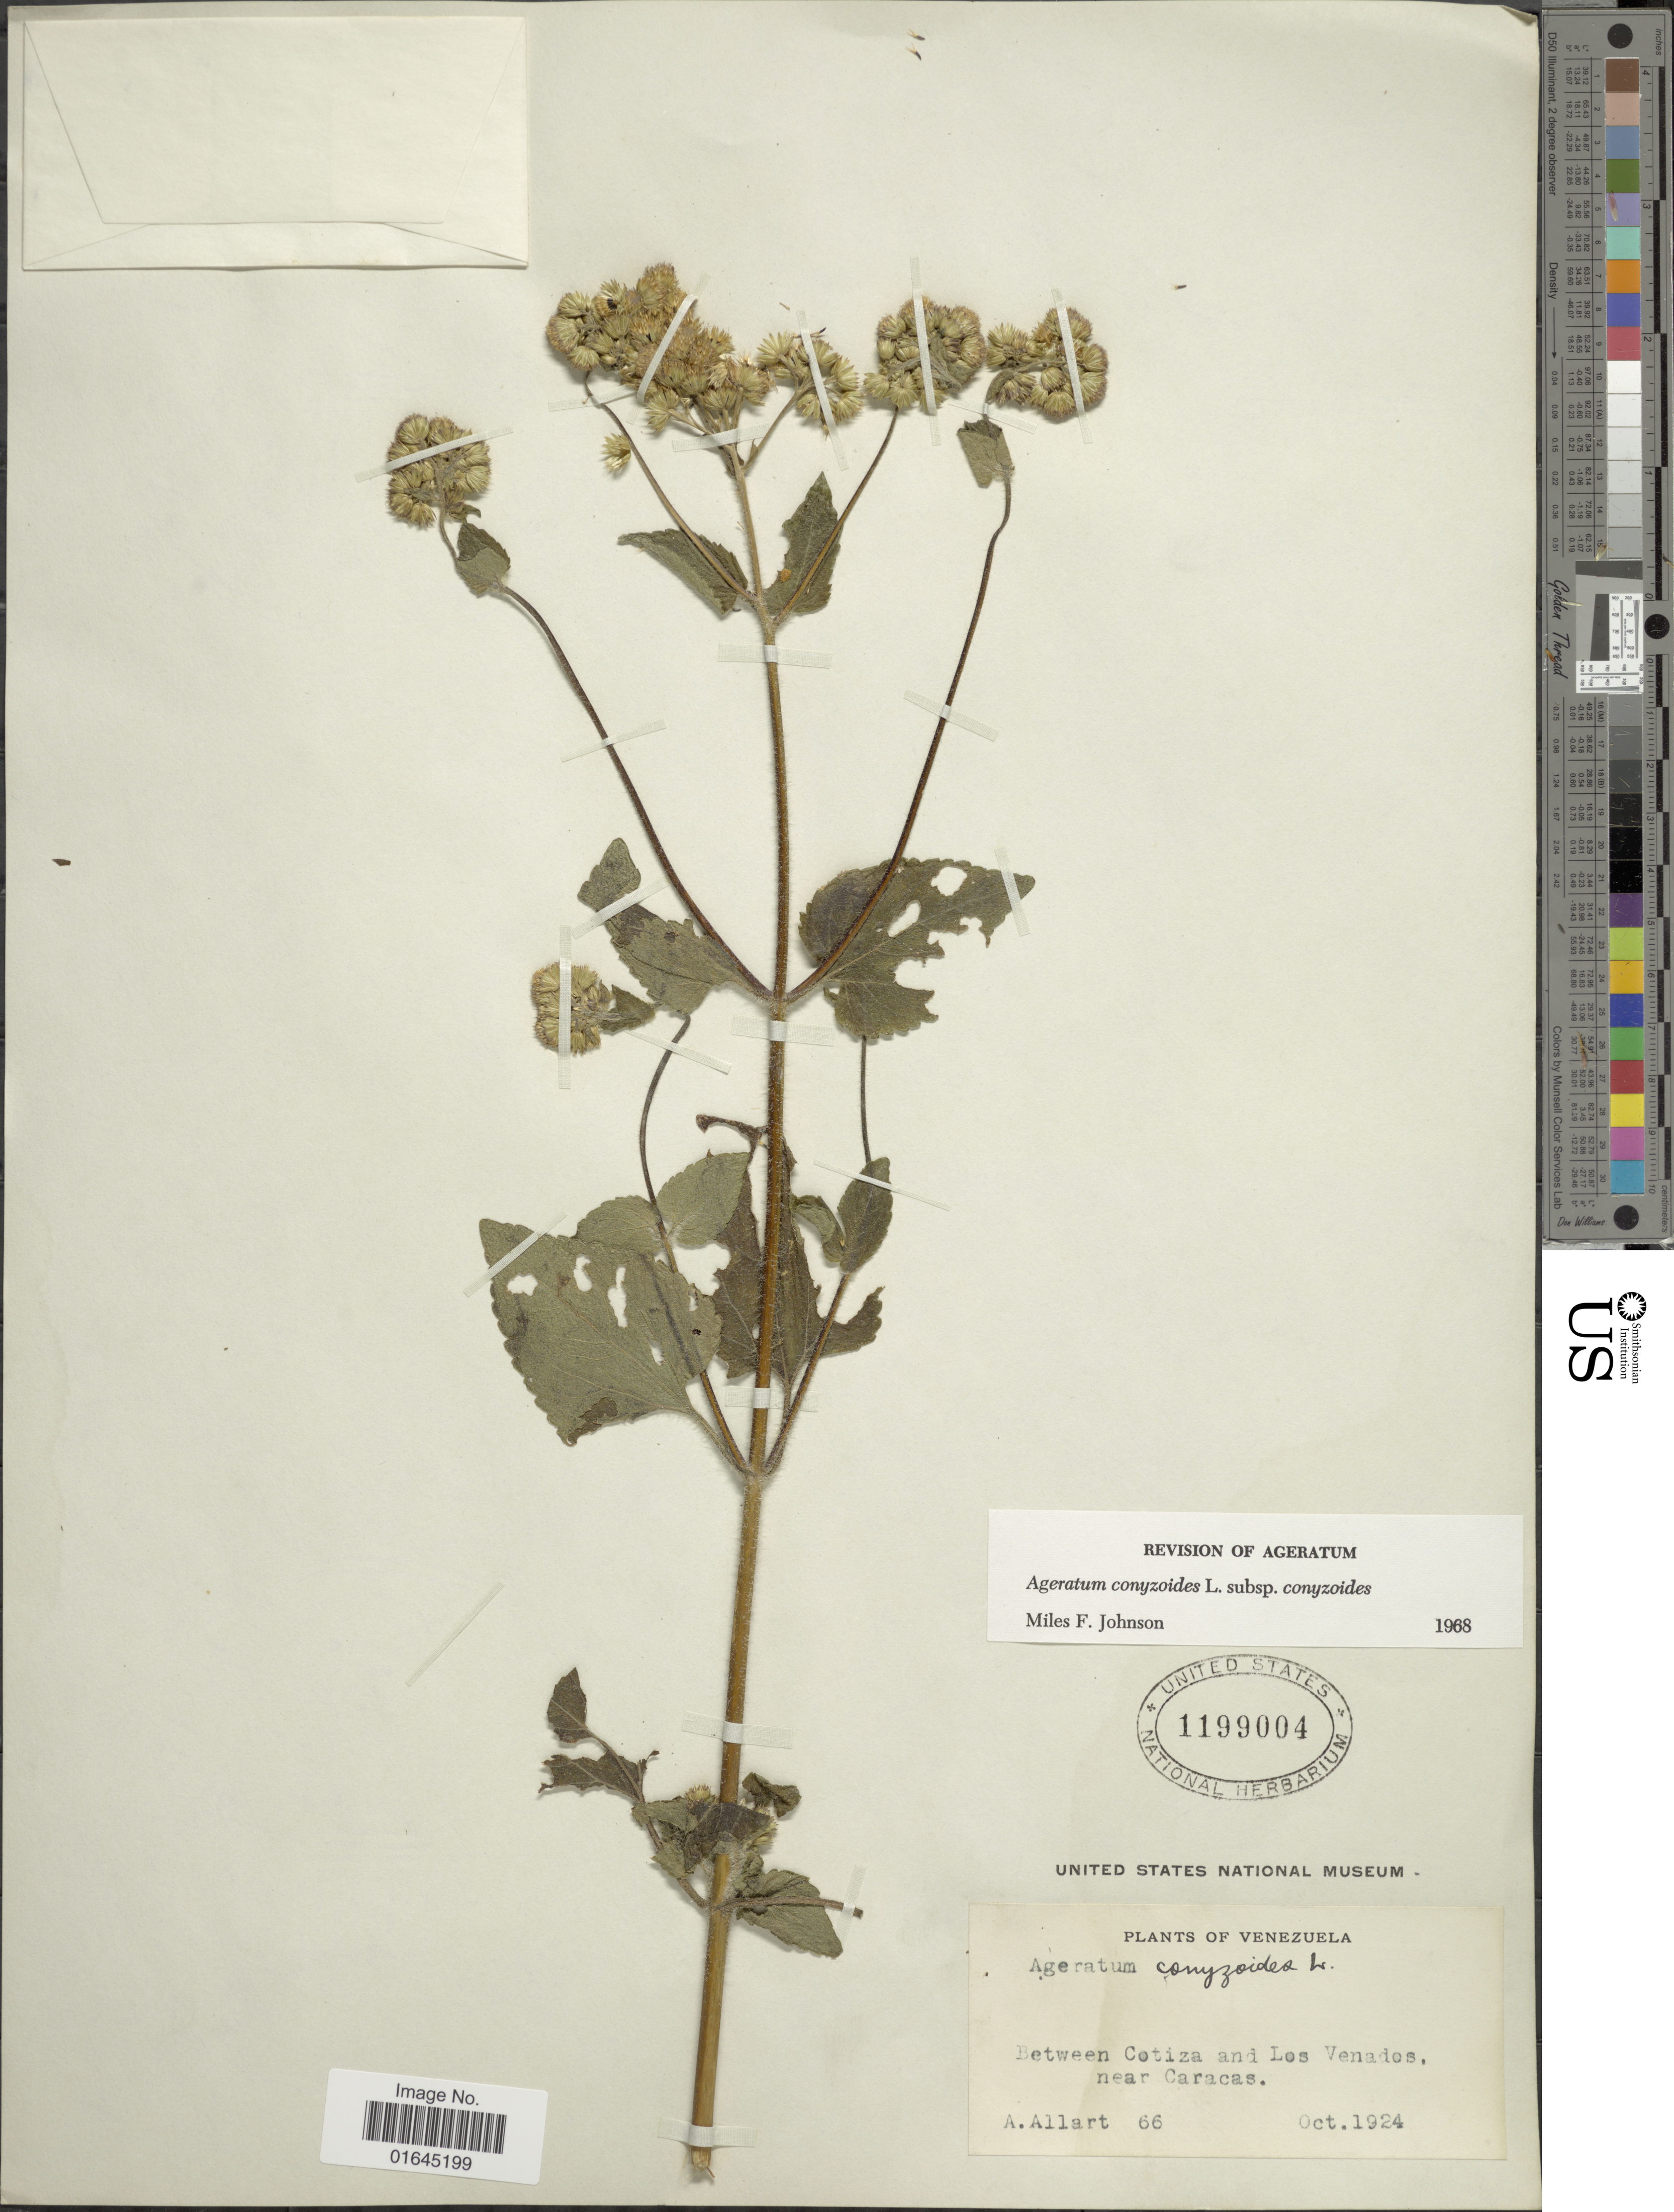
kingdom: Plantae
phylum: Tracheophyta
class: Magnoliopsida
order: Asterales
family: Asteraceae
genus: Ageratum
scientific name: Ageratum conyzoides subsp. conyzoides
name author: L.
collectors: A. Allart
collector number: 66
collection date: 1924-10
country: Venezuela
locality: Between Cotiza and Los Venados, near Caracas.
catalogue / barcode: US 1199004